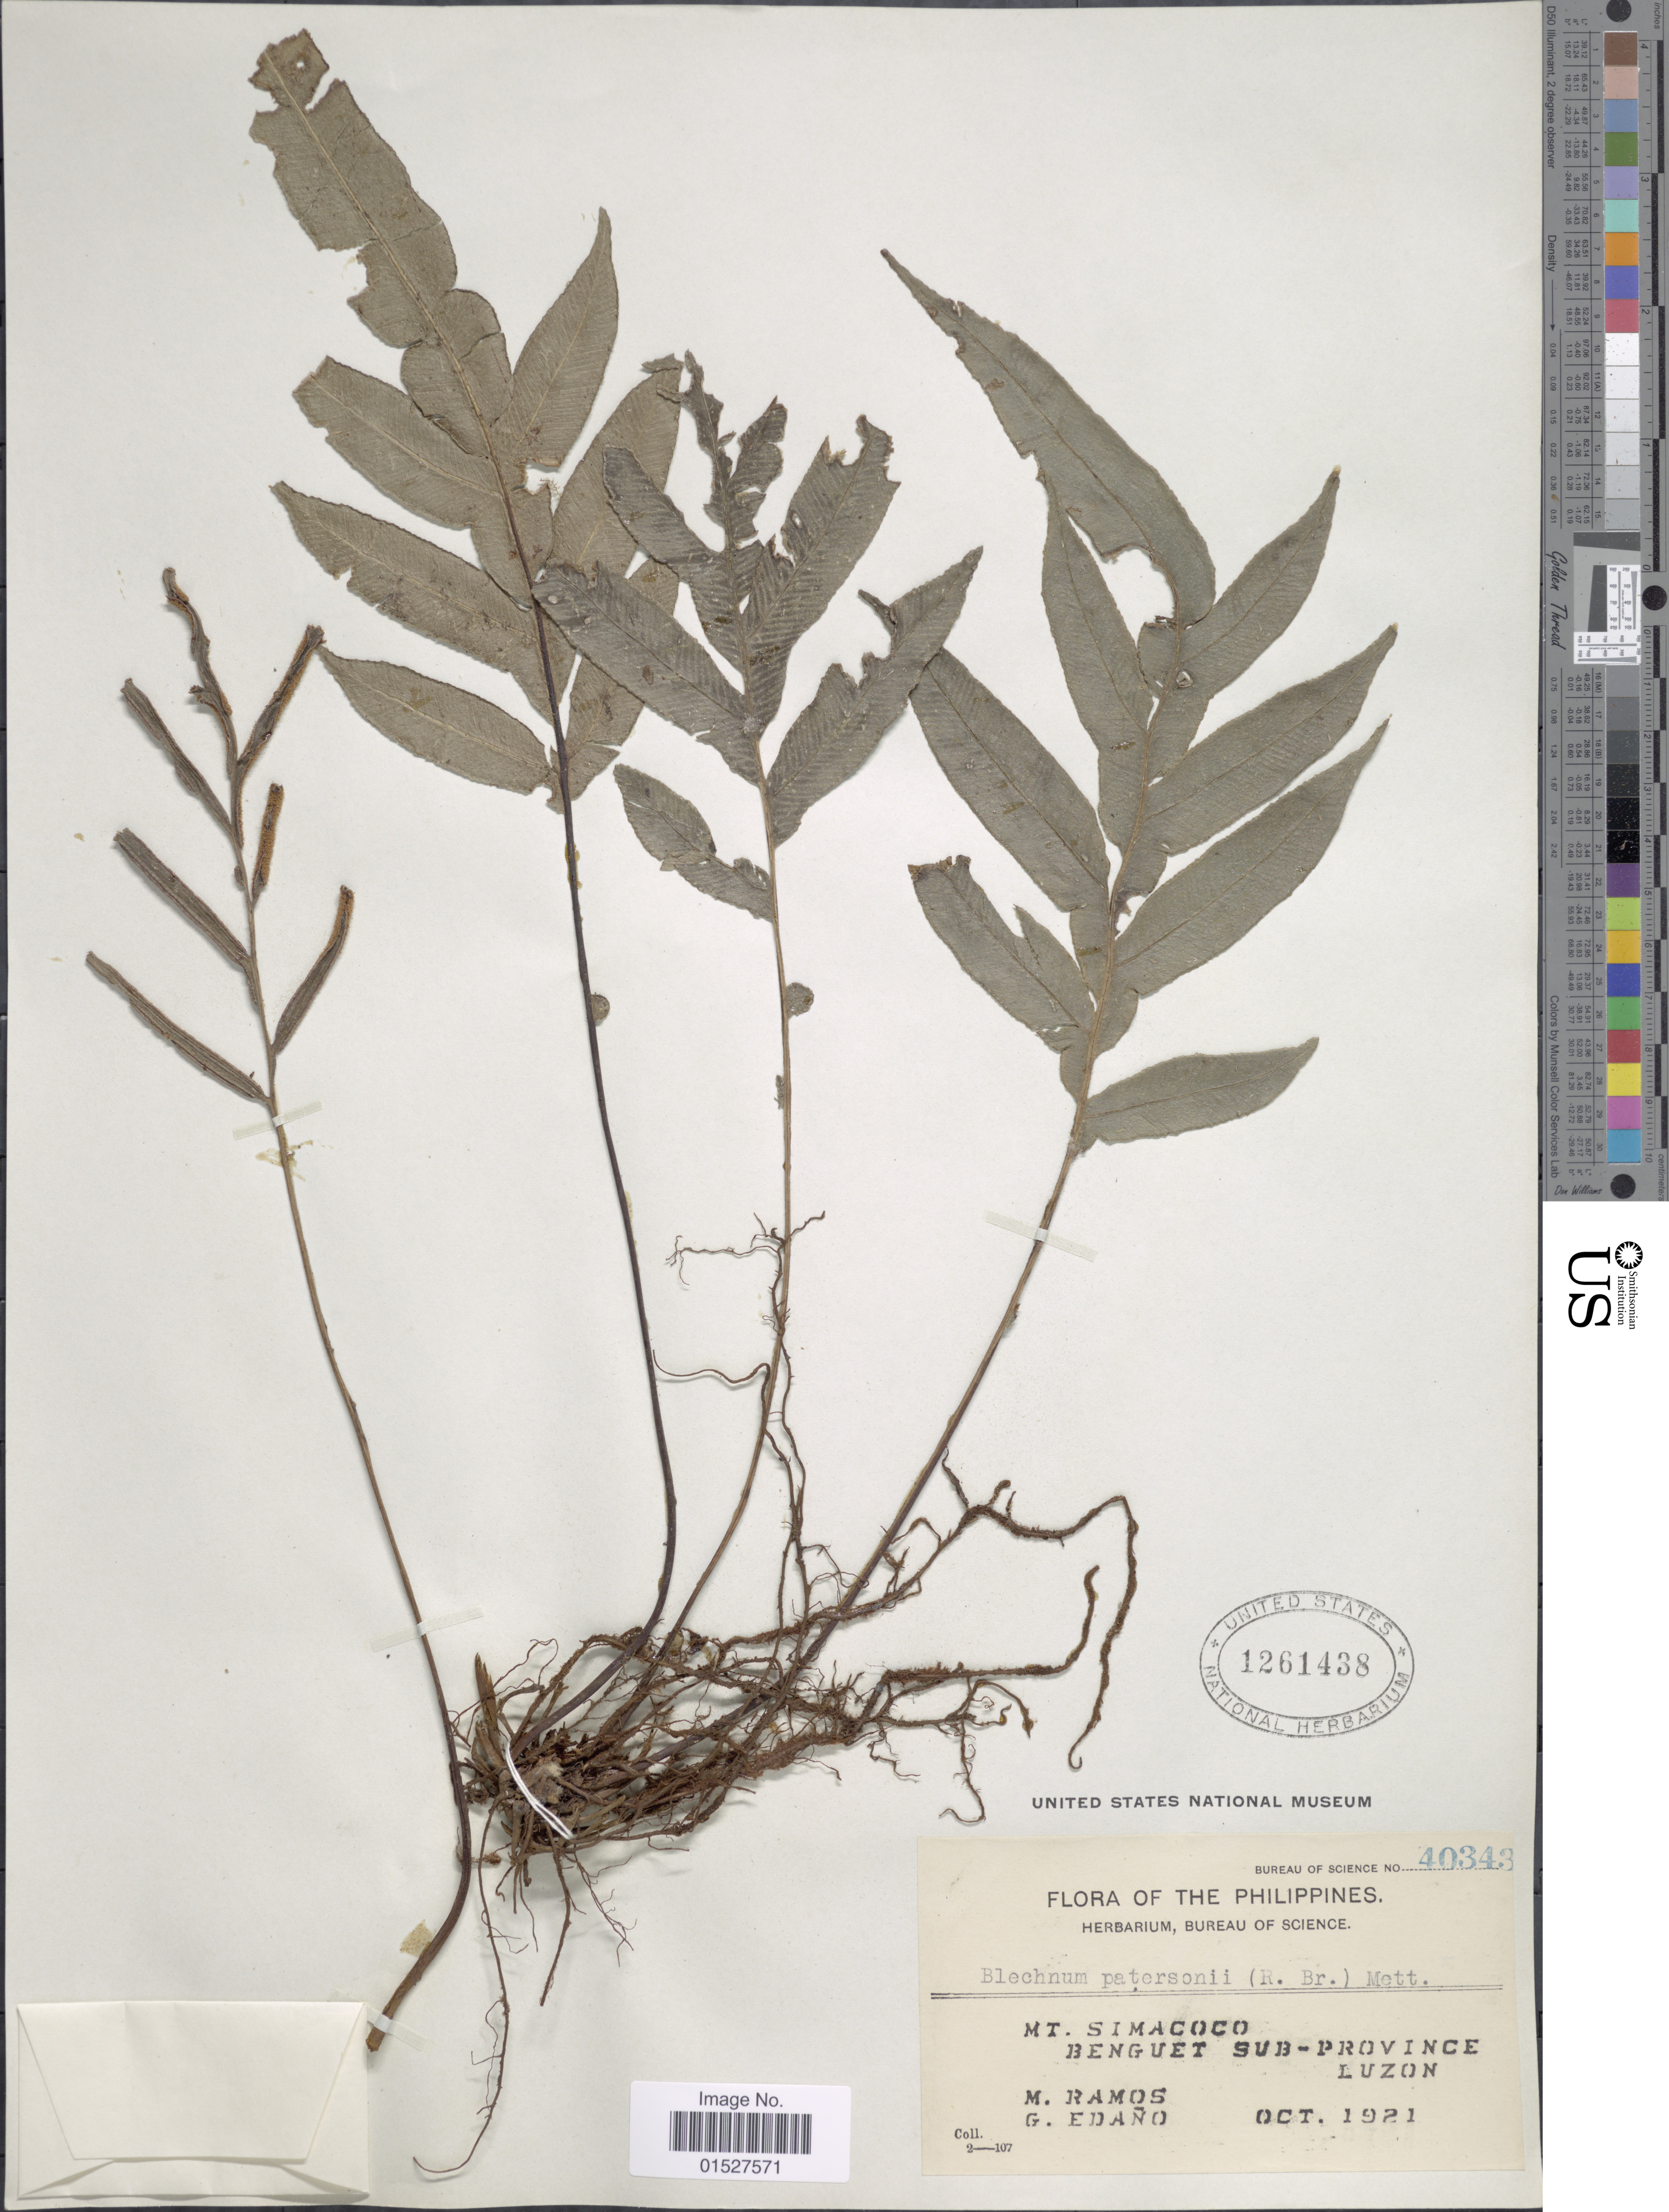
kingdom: Plantae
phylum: Tracheophyta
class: Polypodiopsida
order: Polypodiales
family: Blechnaceae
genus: Blechnum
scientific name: Blechnum melanocaulon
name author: (Brack.) T.C. Chambers & P. A. Farrant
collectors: M. Ramos & G. Edaño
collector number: Bureau of Science 40343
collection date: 1921-10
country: Philippines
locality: Mt. Simacoco. Benguet Sub-Province. Luzon.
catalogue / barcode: US 1261438